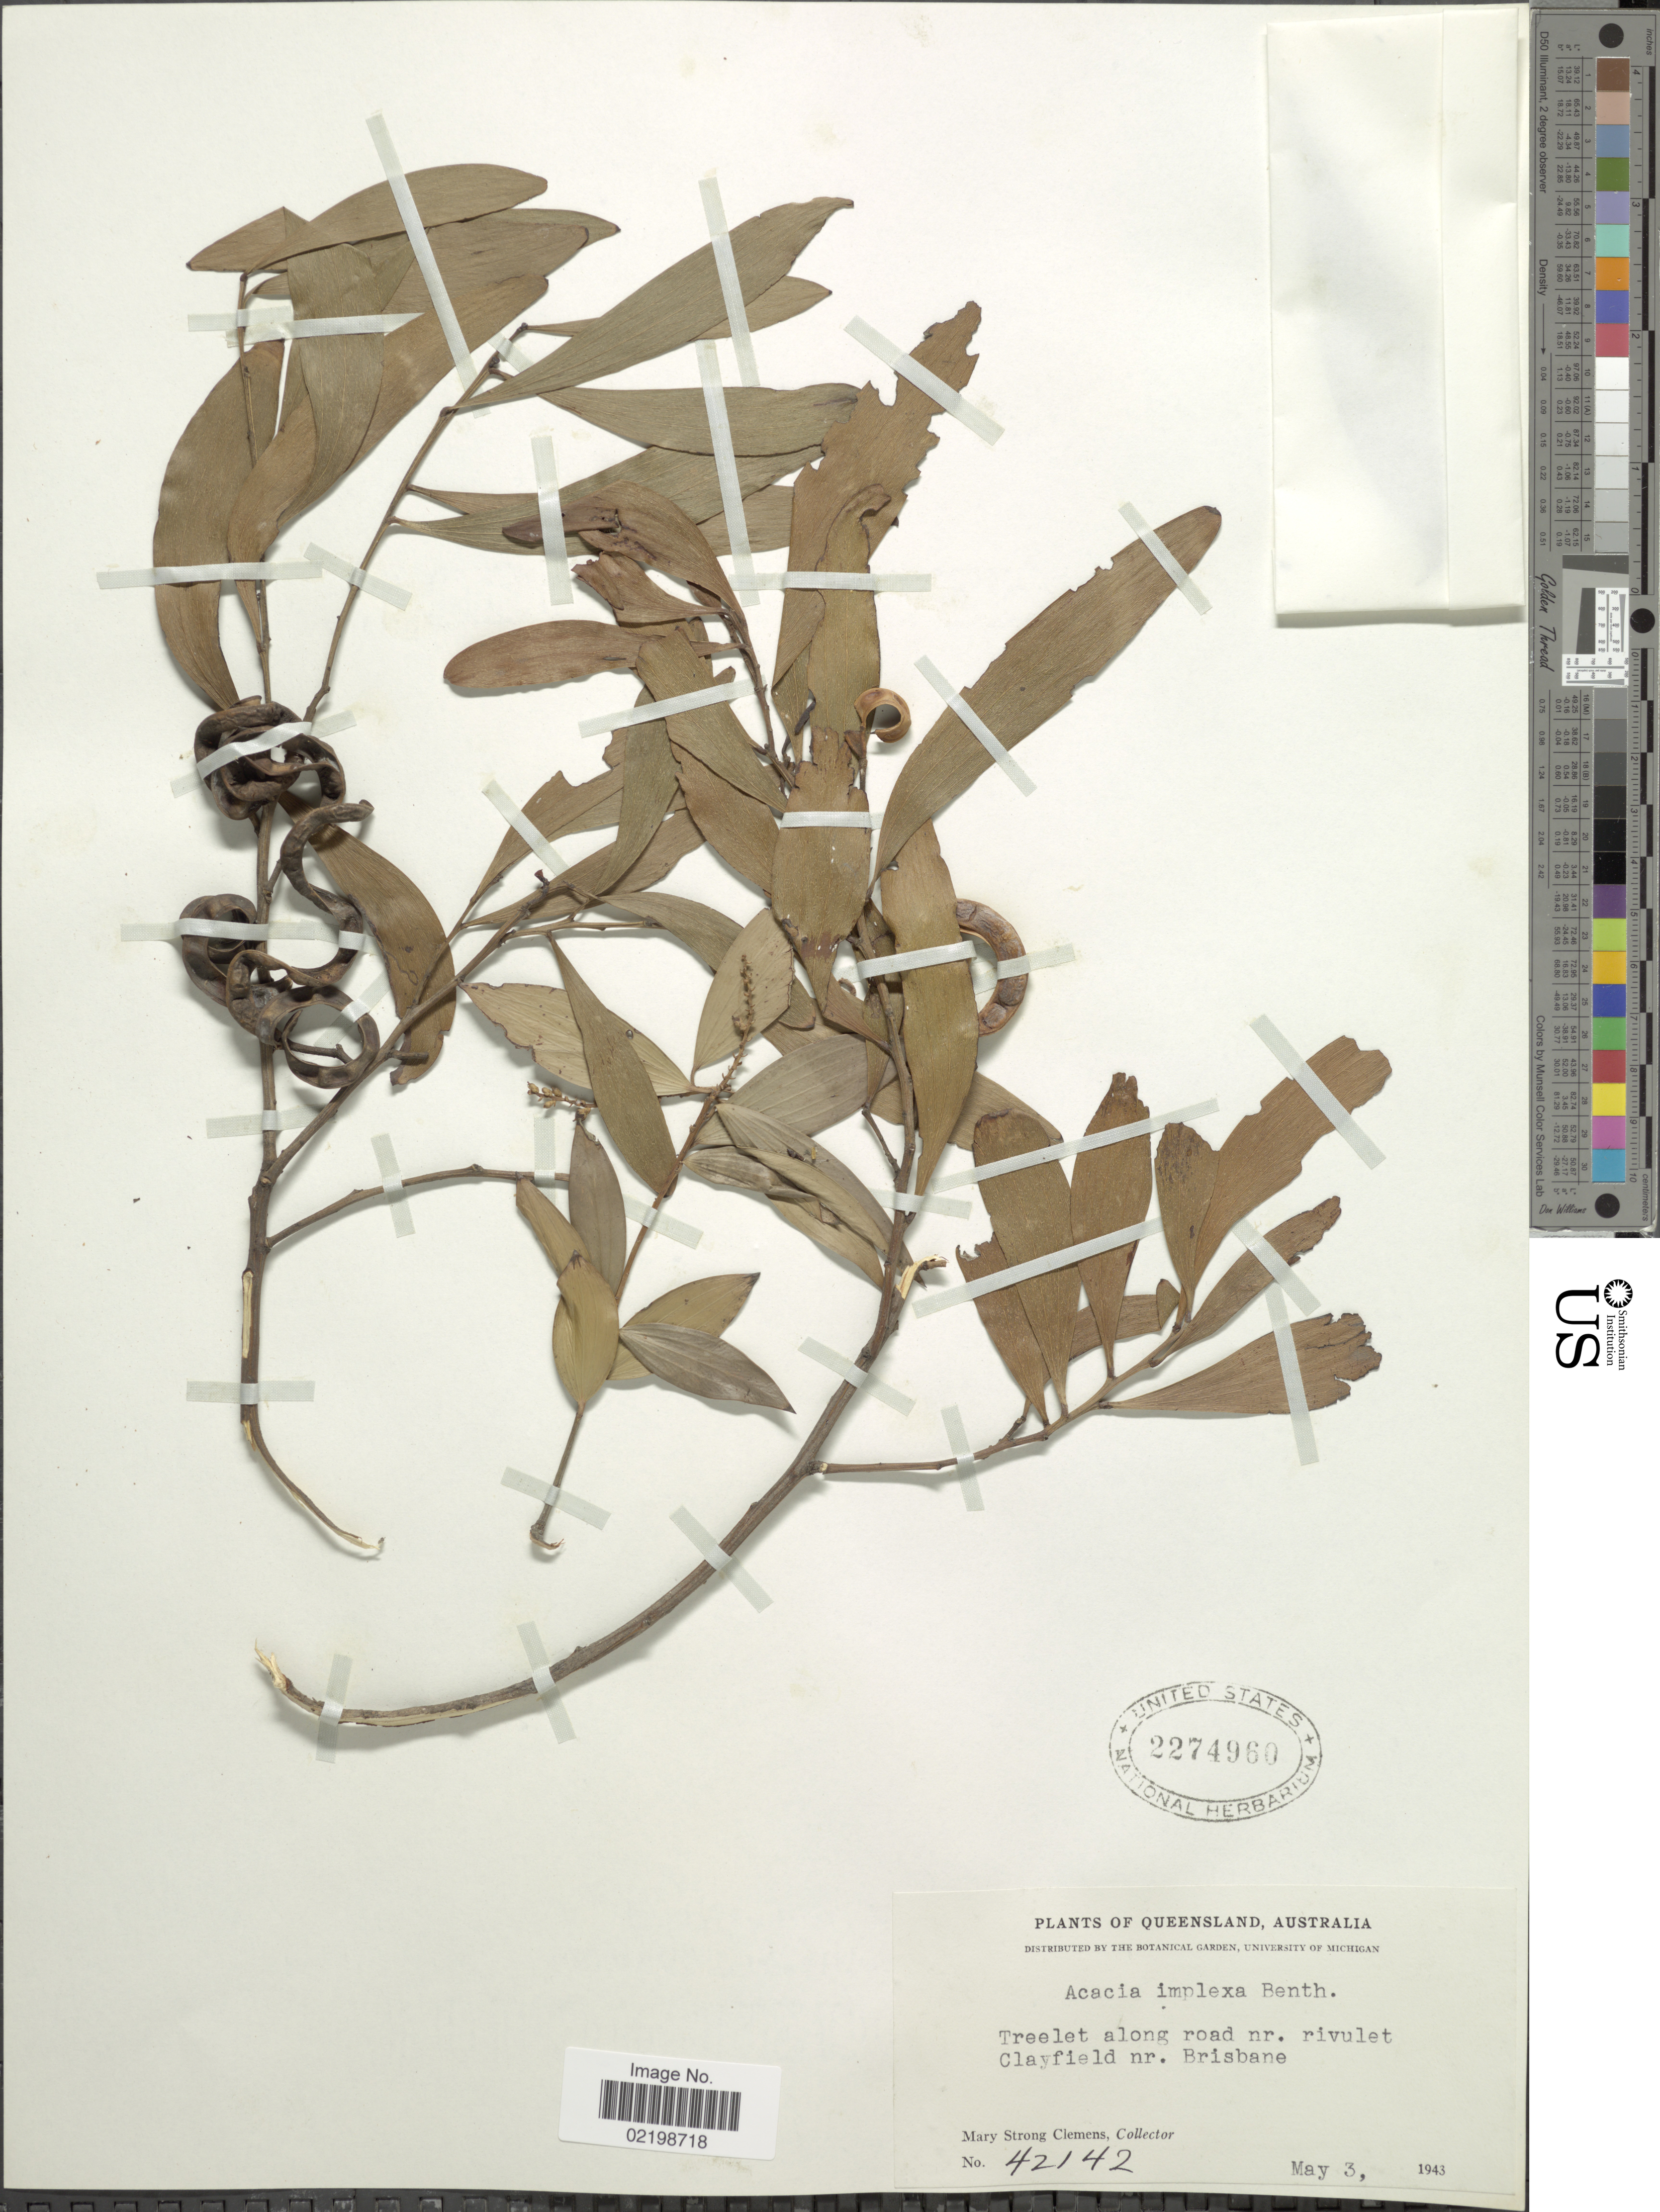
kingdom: Plantae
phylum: Tracheophyta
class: Magnoliopsida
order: Fabales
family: Fabaceae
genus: Acacia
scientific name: Acacia implexa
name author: Benth.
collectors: M. S. Clemens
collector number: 42142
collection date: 1943-05-03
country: Australia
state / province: Queensland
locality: Treelet along road nr. rivulet Clayfield nr. Brisbane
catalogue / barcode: US 2274960